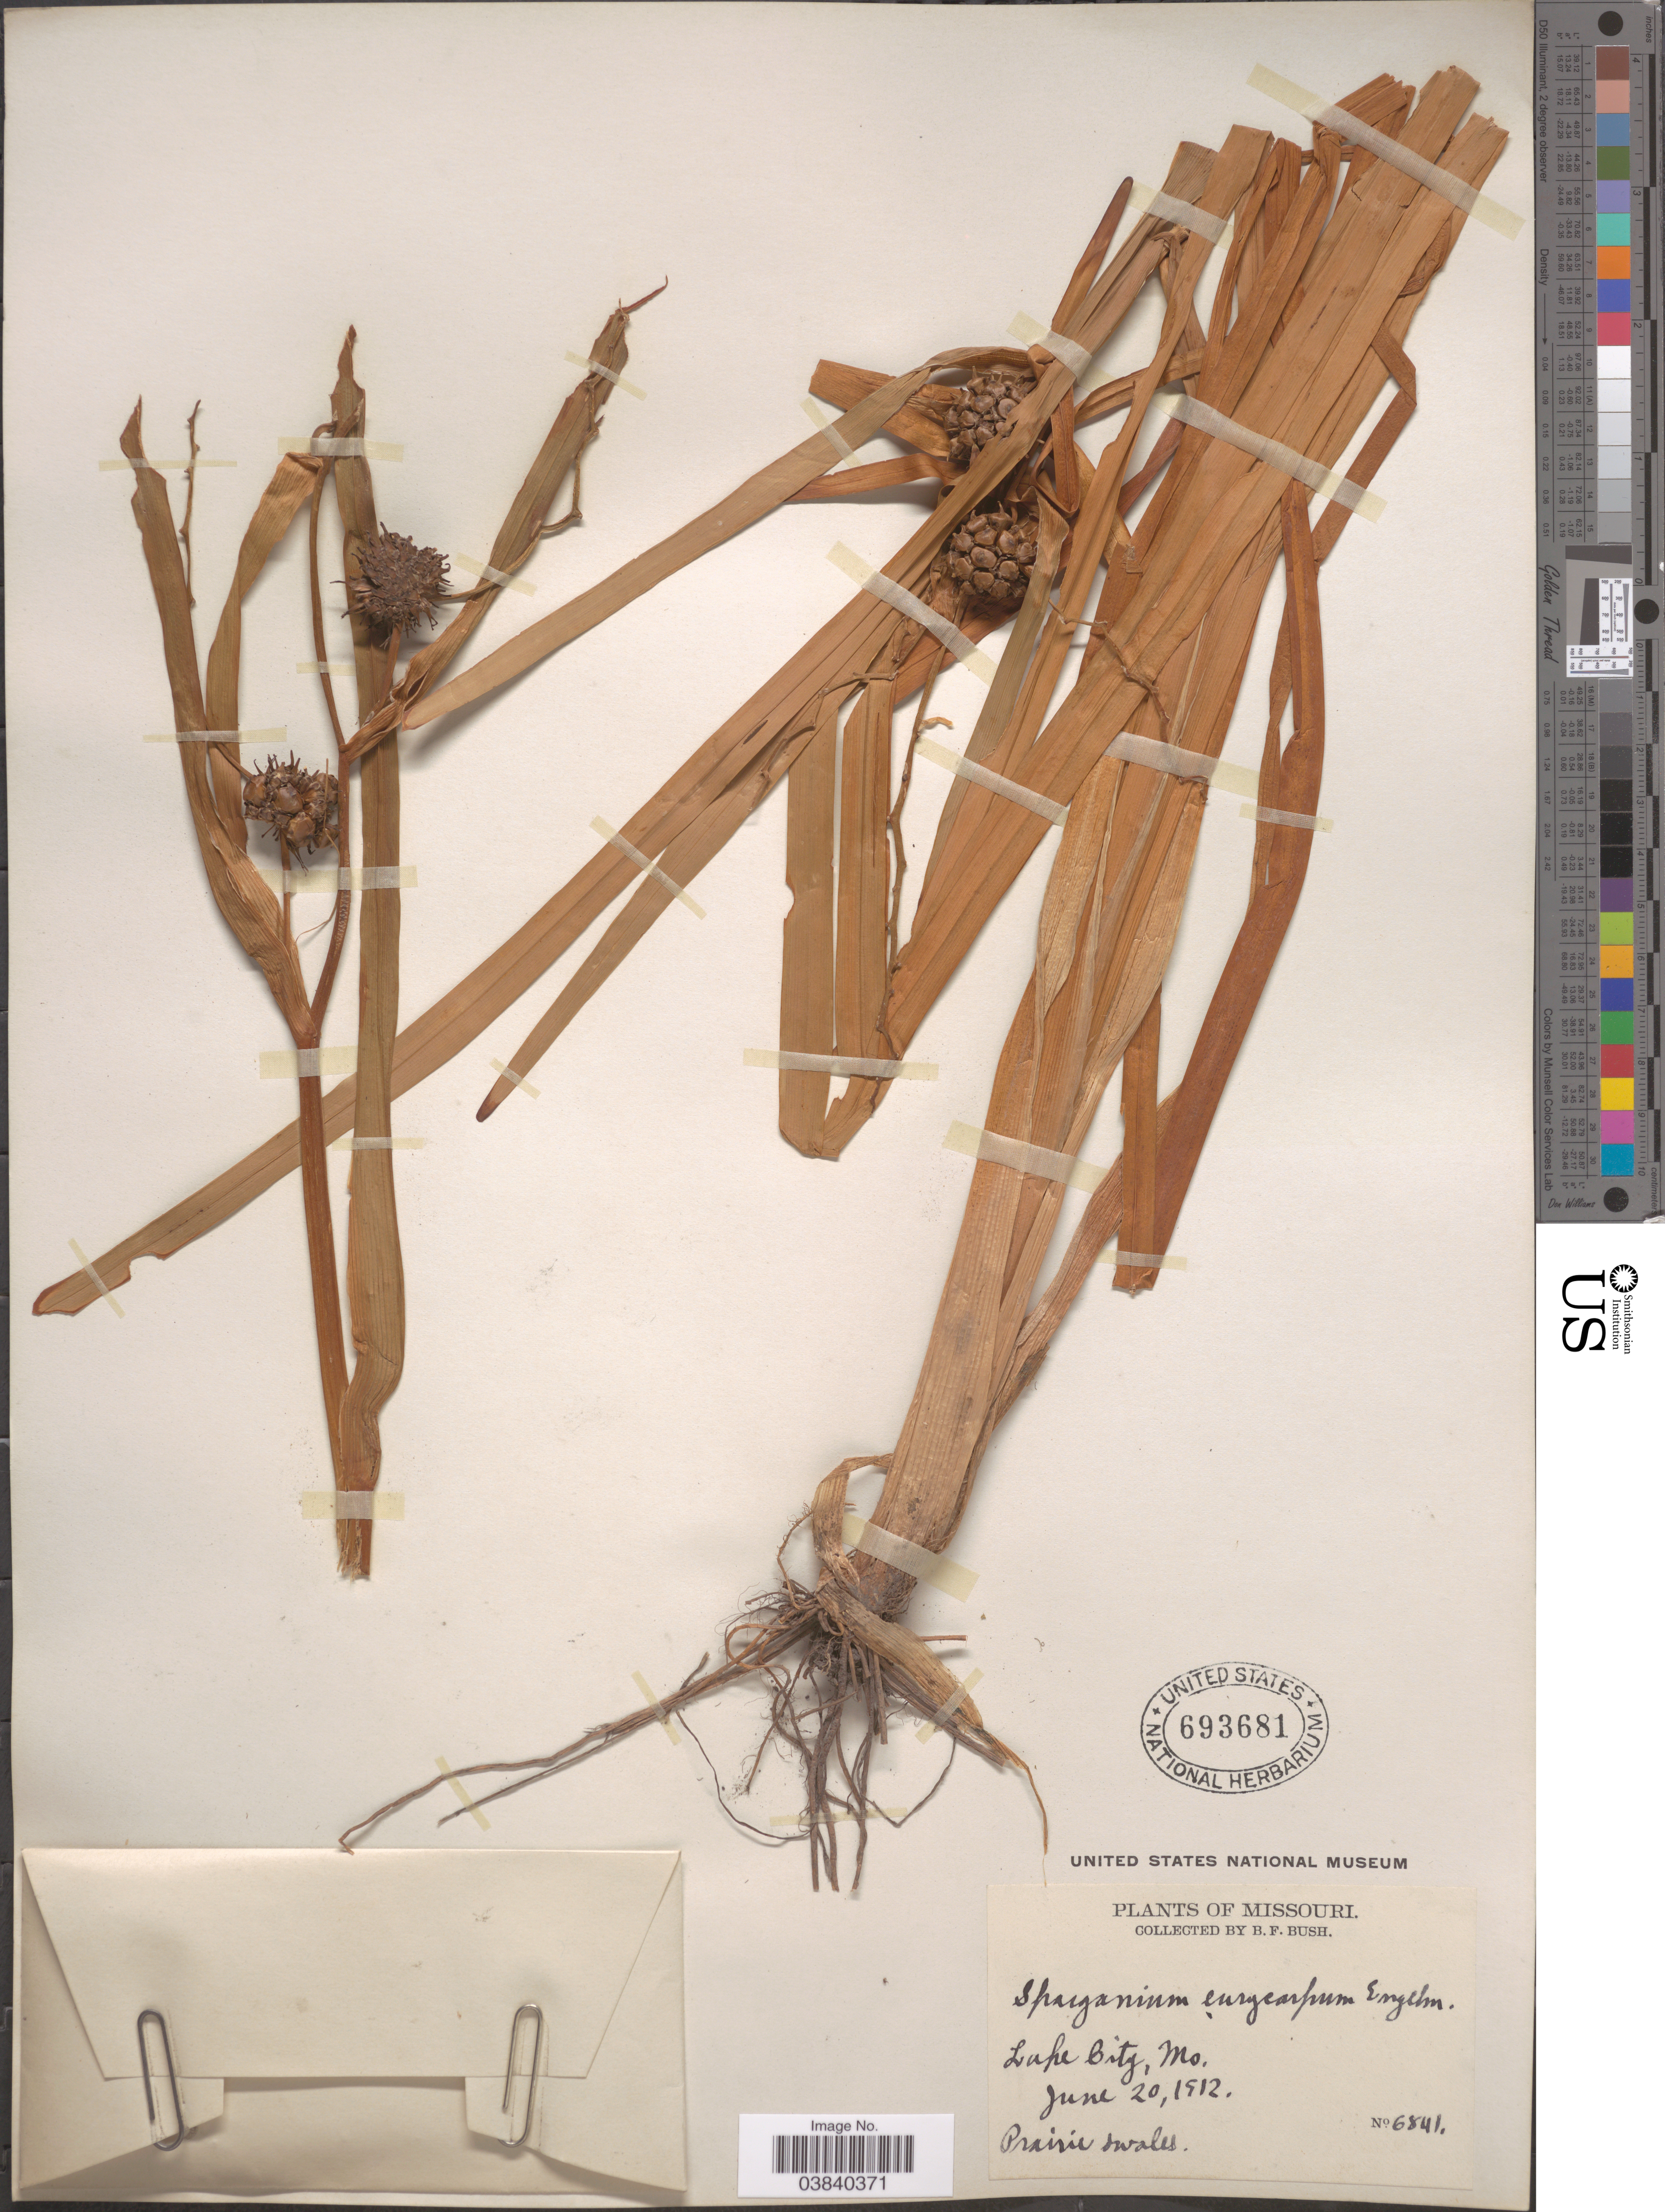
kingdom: Plantae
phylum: Tracheophyta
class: Liliopsida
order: Poales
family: Typhaceae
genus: Sparganium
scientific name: Sparganium eurycarpum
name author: Engelm.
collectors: B. F. Bush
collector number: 6841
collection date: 1912-06-20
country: United States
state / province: Missouri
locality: Lake City. Prairie swales.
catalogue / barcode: US 693681